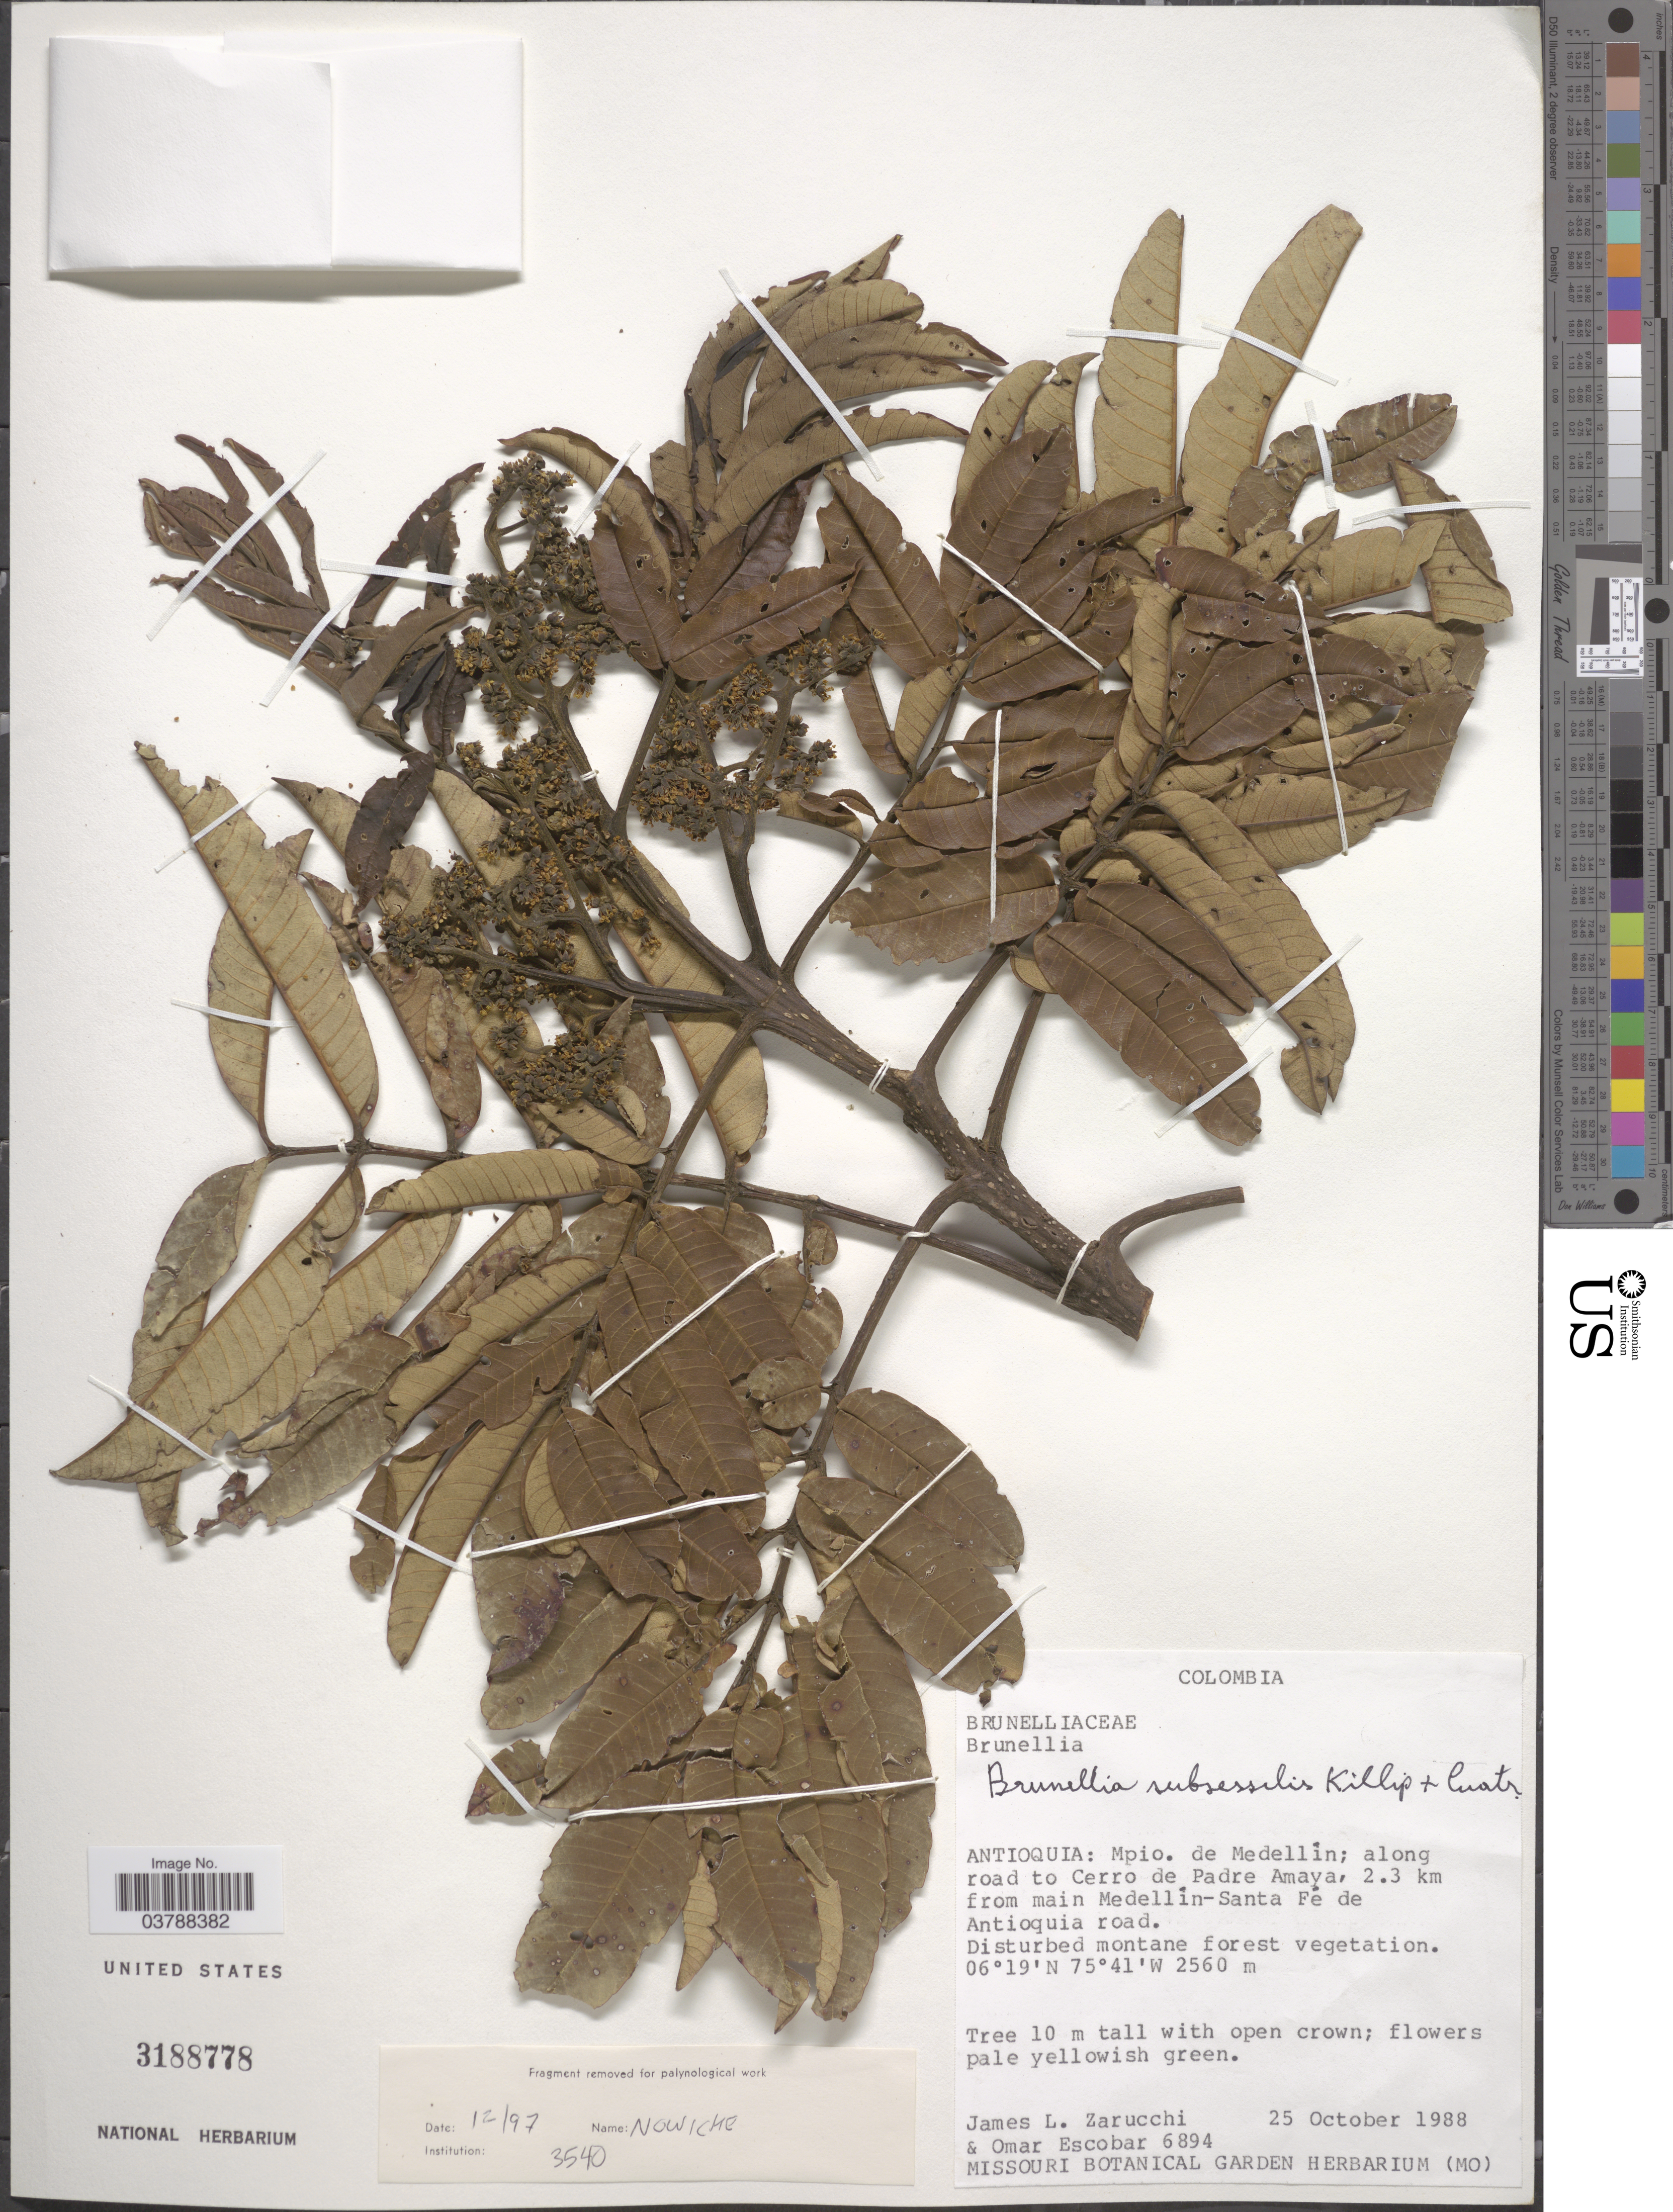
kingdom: Plantae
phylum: Tracheophyta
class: Magnoliopsida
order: Oxalidales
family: Brunelliaceae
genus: Brunellia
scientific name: Brunellia subsessilis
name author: Killip & Cuatrec.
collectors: J. L. Zarucchi & O. D. Escobar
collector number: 6894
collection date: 1988-10-25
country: Colombia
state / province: Antioquia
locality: Mpio. de Medellin; along road to Cerro de Padre Amaya, 2.3 km from main Medellin-Santa Fé de Antioquia road.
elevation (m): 2560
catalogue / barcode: US 3188778